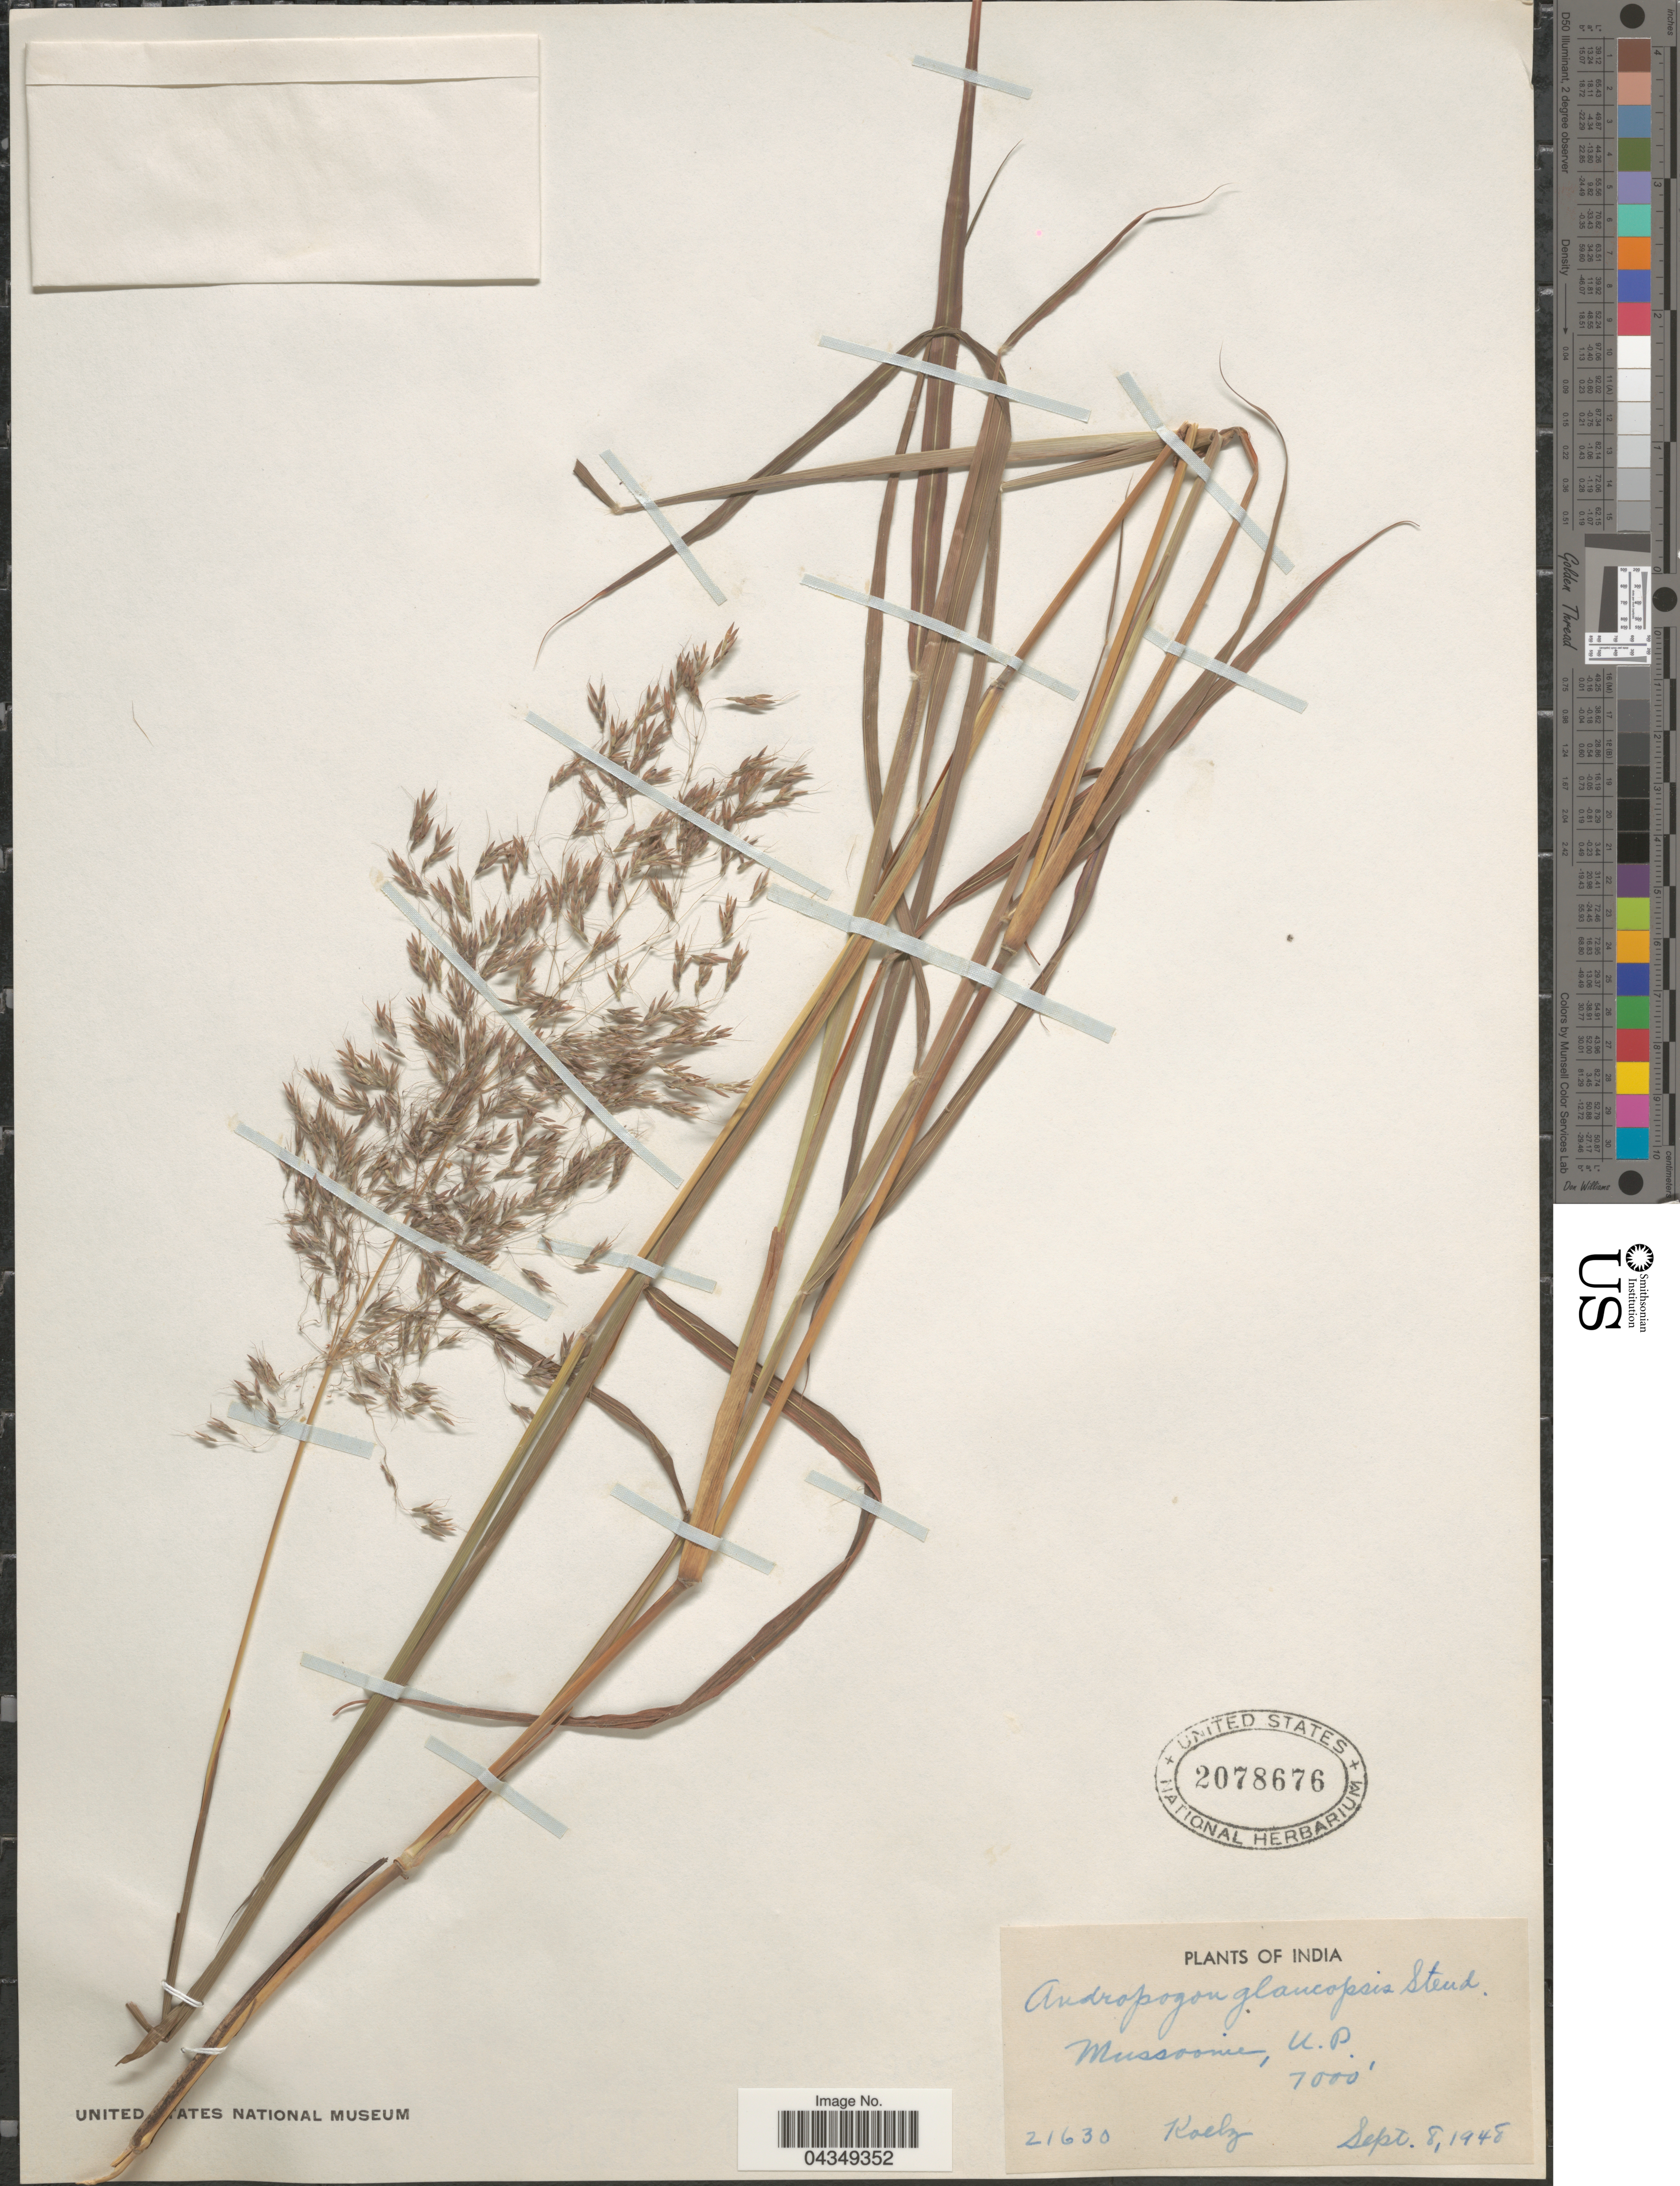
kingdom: Plantae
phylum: Tracheophyta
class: Liliopsida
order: Poales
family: Poaceae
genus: Capillipedium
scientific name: Capillipedium assimile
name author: (Steud.) A. Camus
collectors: Koelz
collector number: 21630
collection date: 1948-09-08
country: India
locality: Mussoorrie, U.P.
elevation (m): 2134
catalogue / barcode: US 2078676